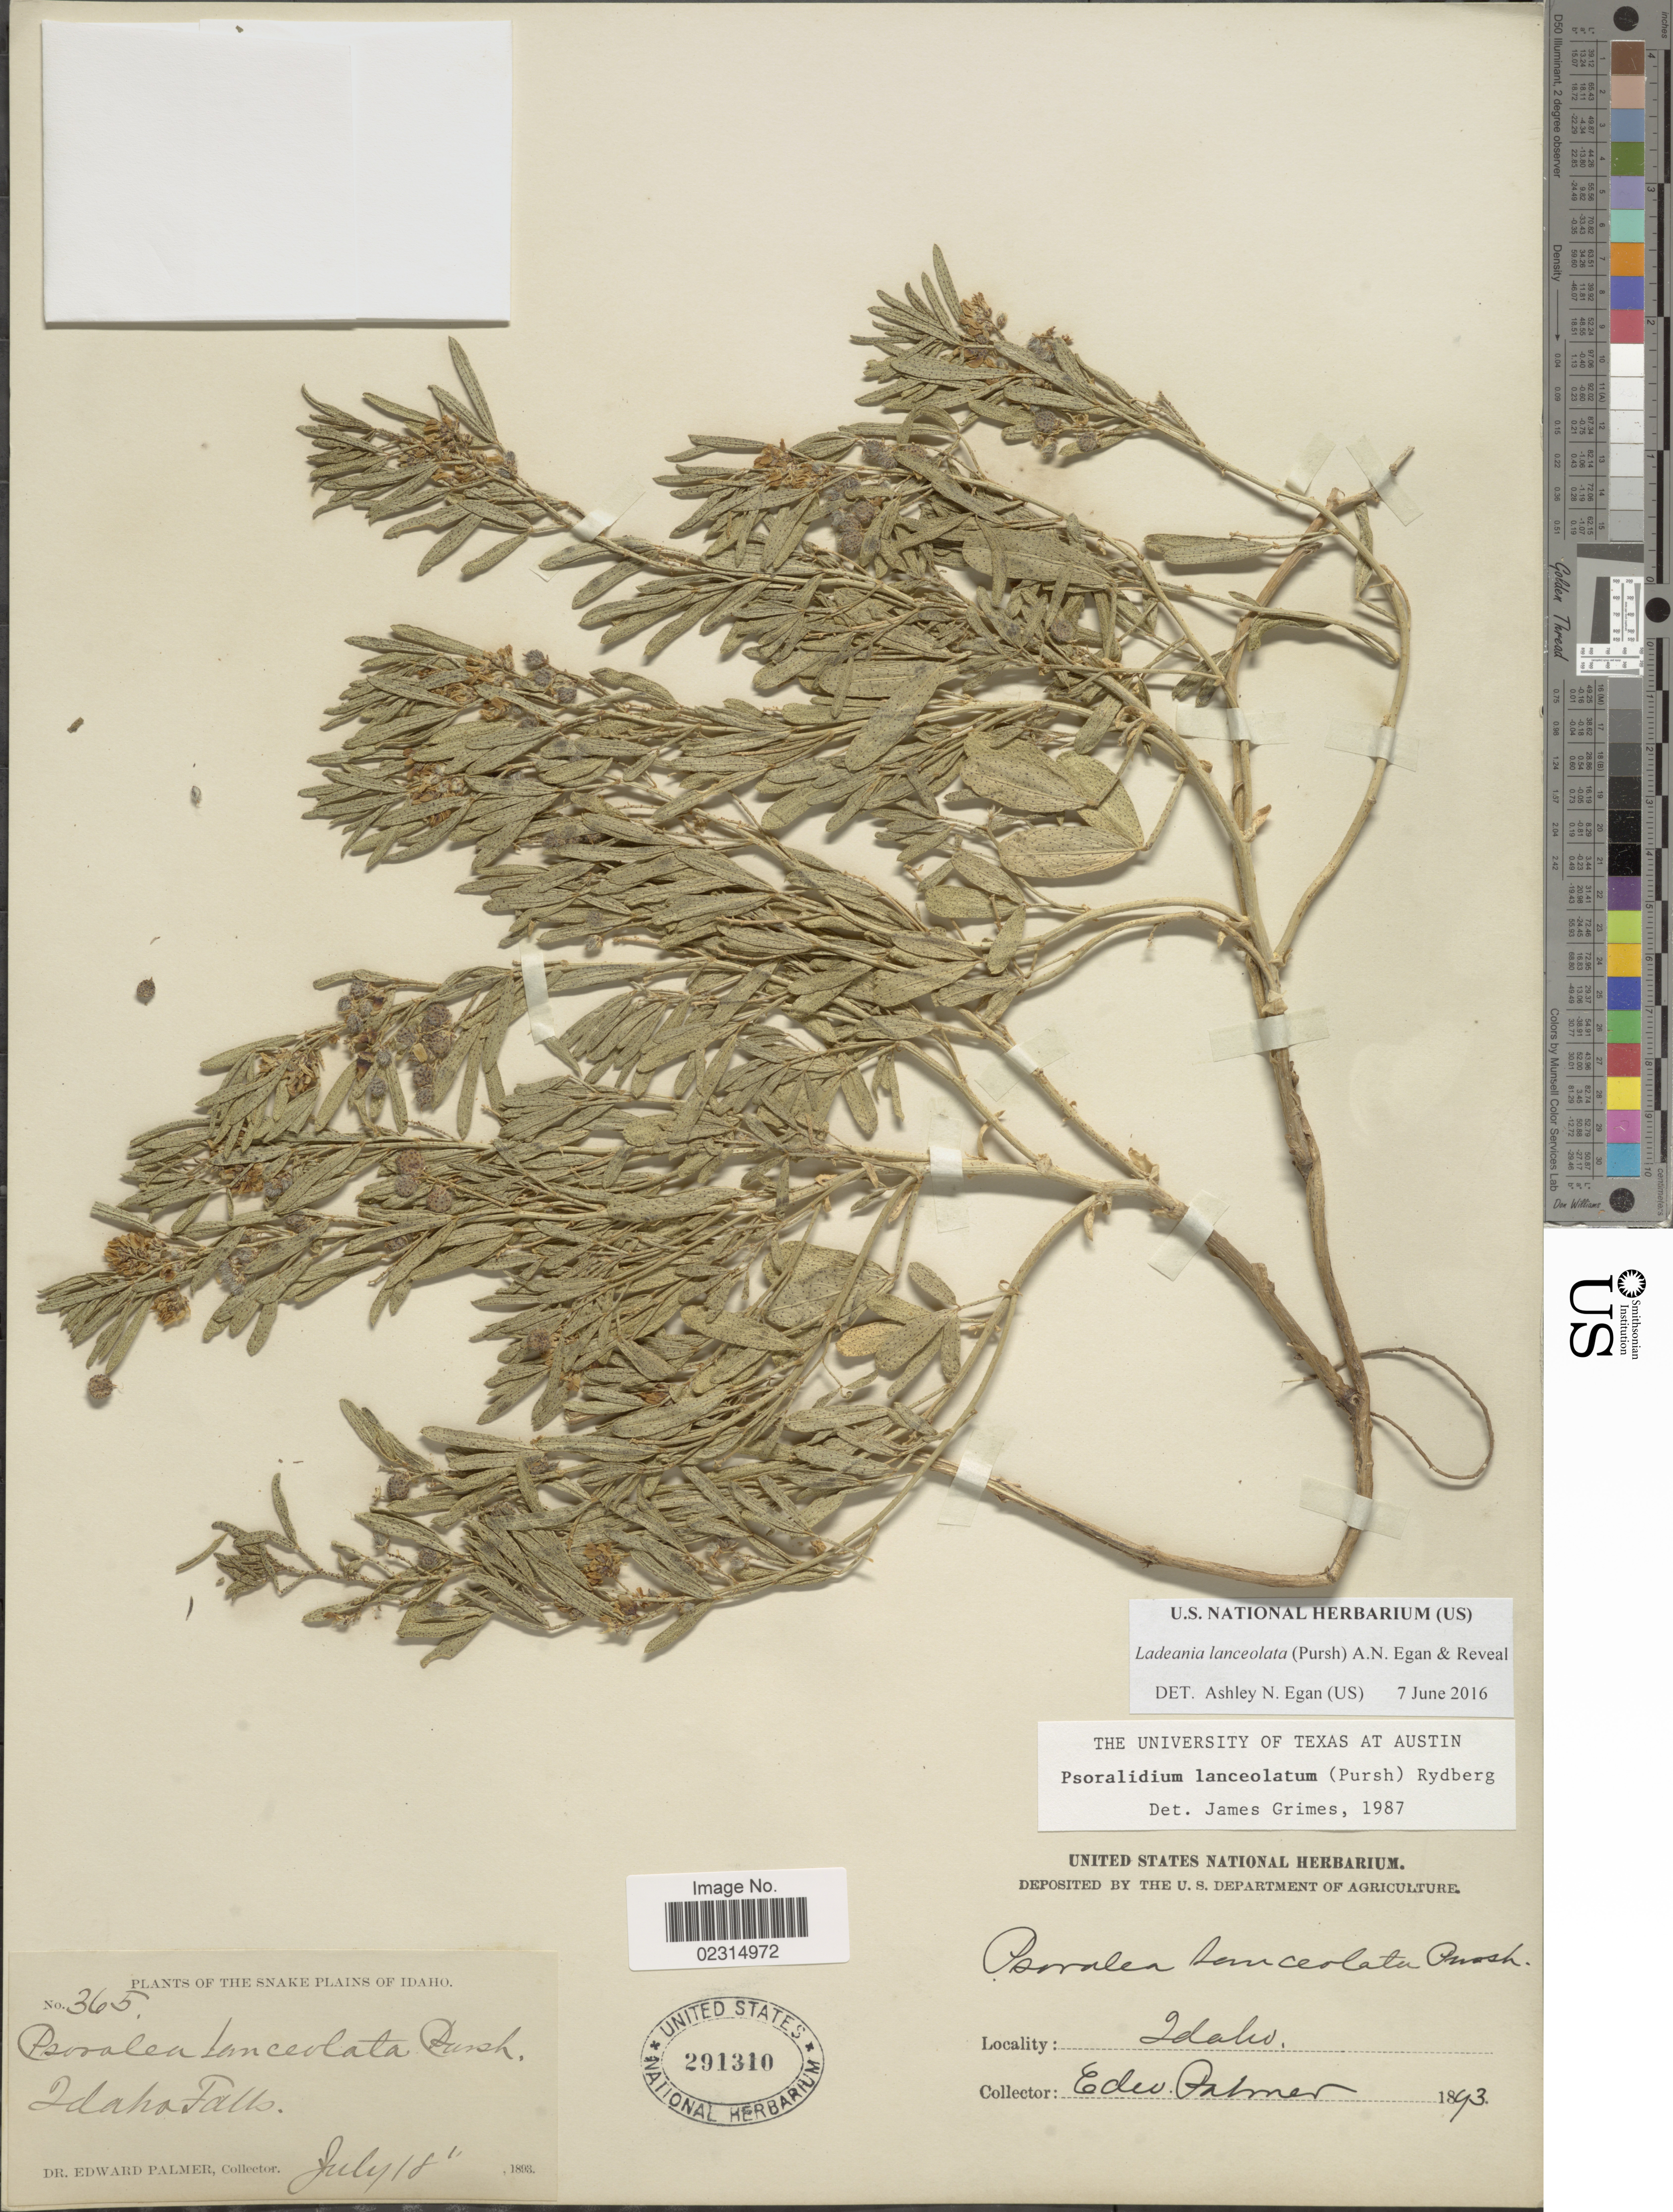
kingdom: Plantae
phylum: Tracheophyta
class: Magnoliopsida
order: Fabales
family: Fabaceae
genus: Ladeania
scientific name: Ladeania lanceolata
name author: (Pursh) A.N. Egan & Reveal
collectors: E. Palmer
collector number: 365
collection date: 1893-07-18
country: United States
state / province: Idaho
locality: The Snale Plains of Idaho, Idaho Falls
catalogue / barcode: US 291310